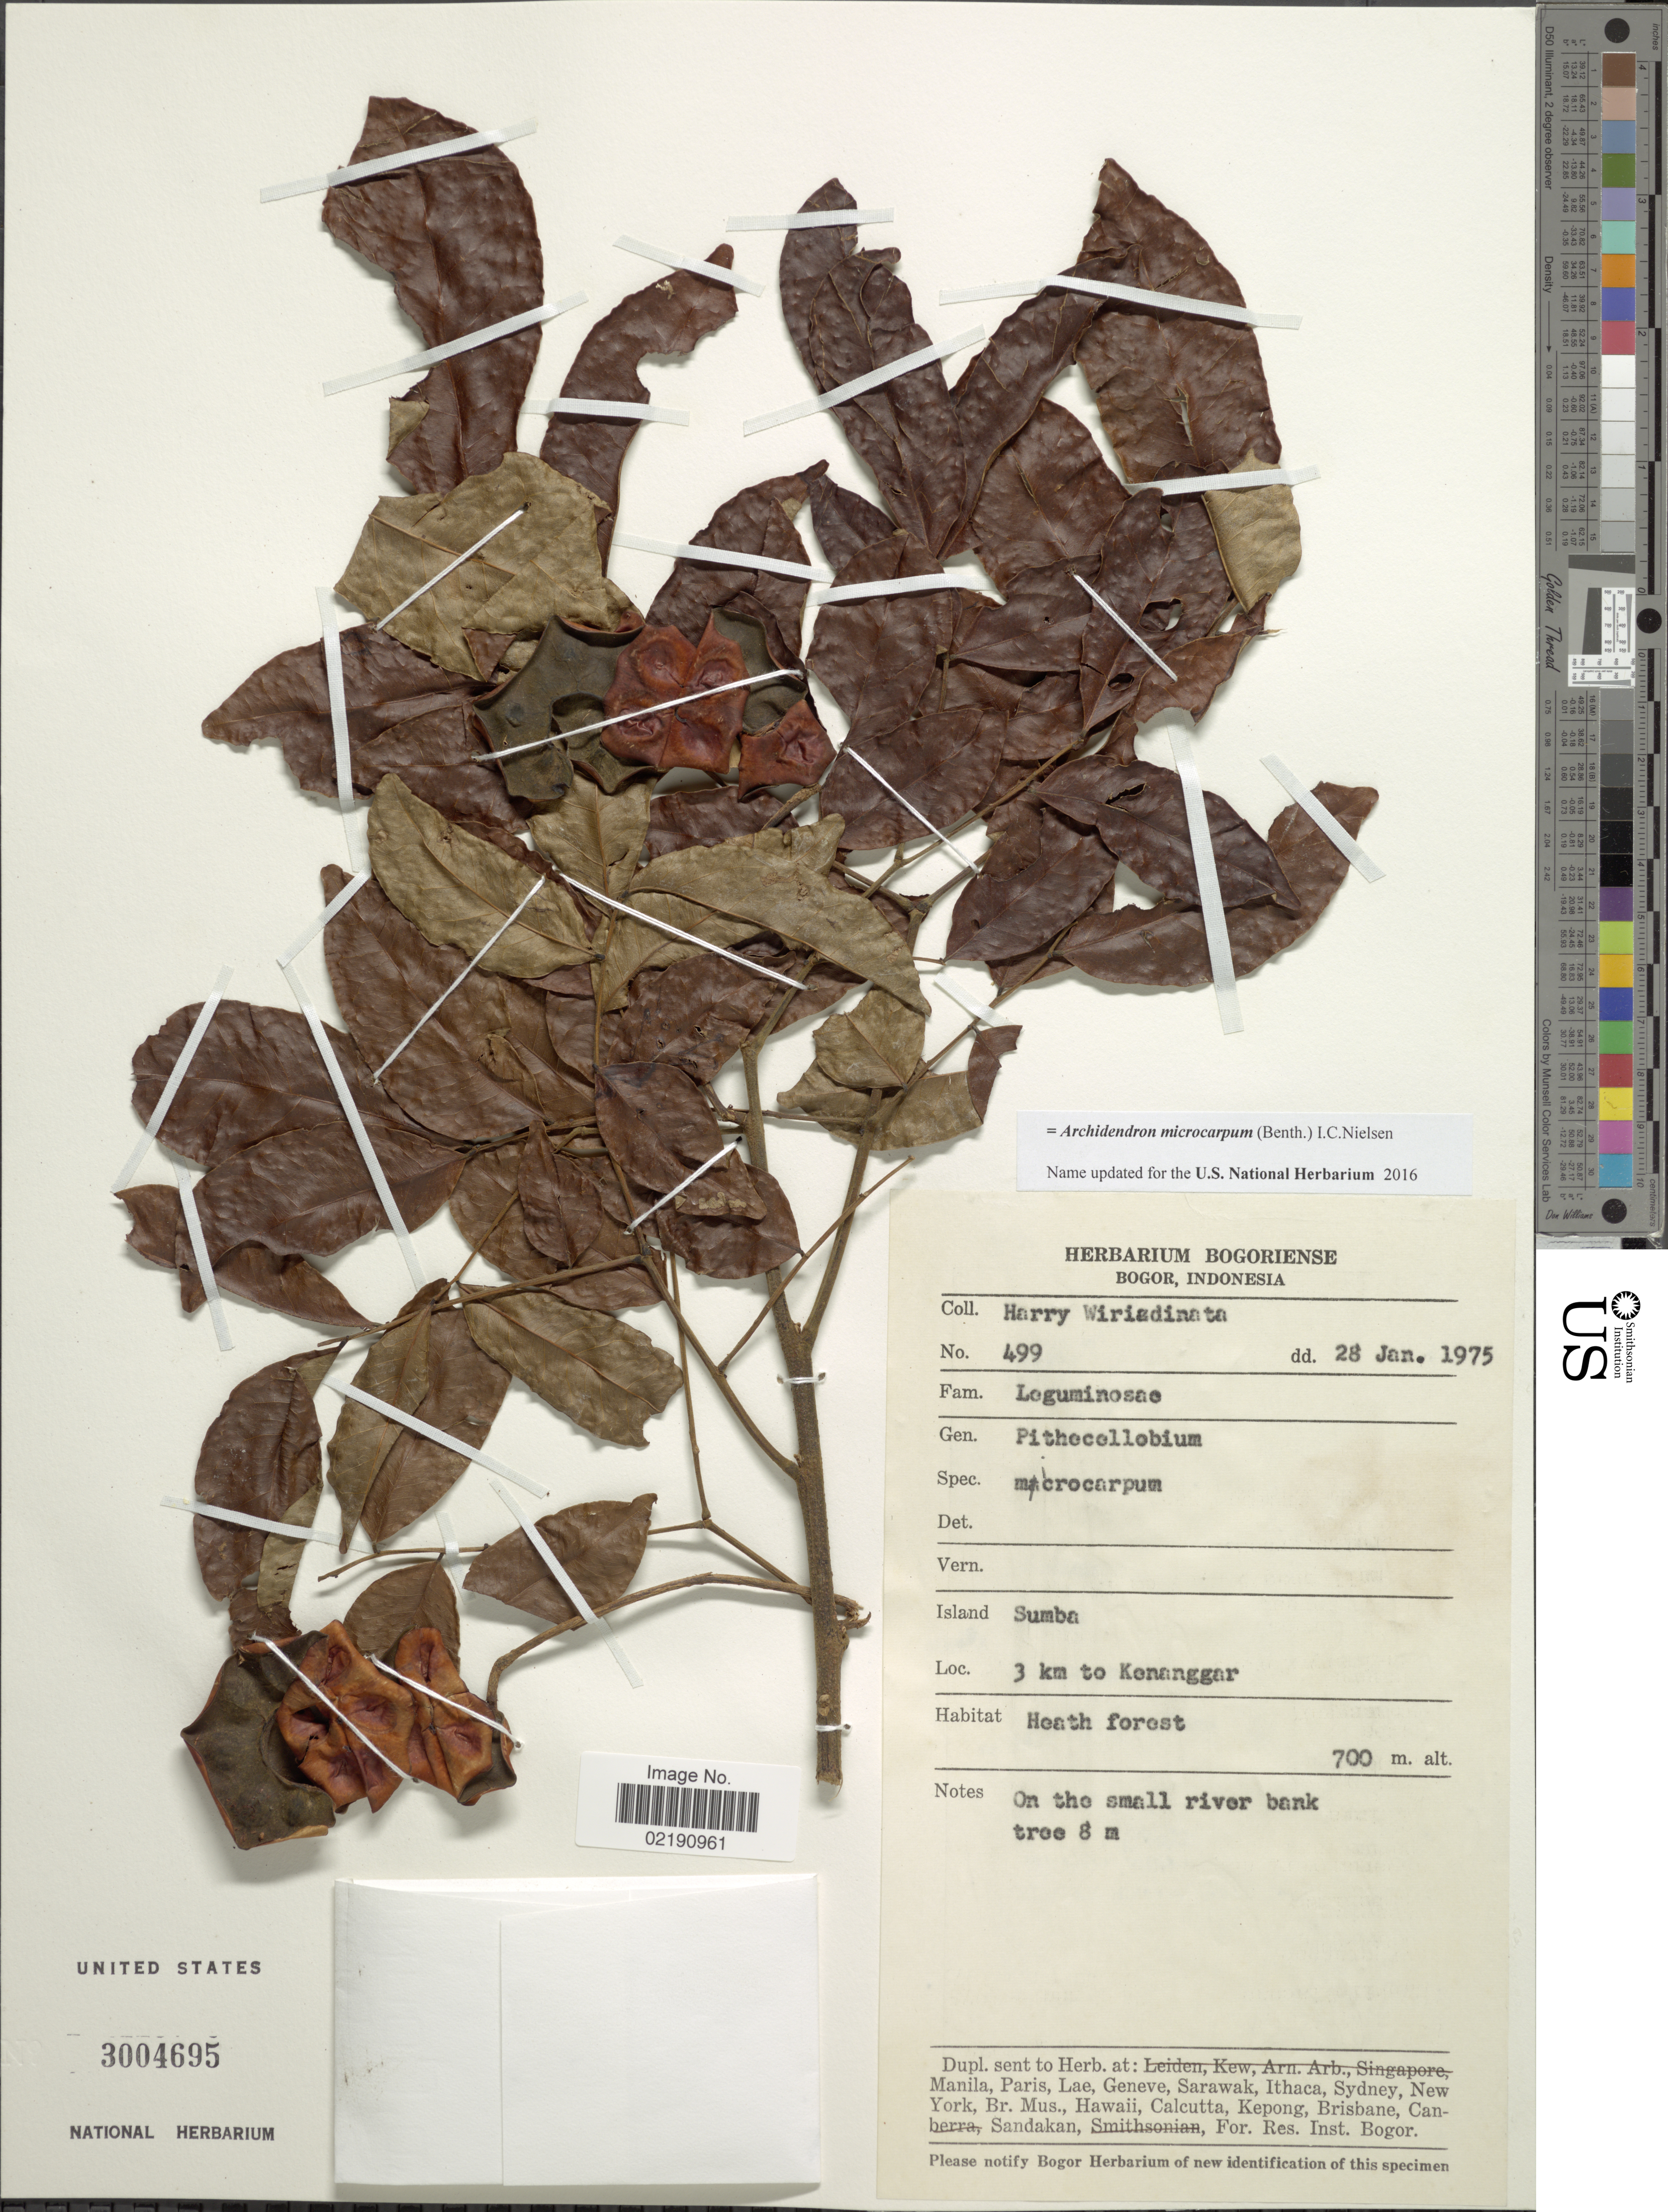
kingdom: Plantae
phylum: Tracheophyta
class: Magnoliopsida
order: Fabales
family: Fabaceae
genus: Archidendron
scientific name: Archidendron microcarpum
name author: (Benth.) I.C. Nielsen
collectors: H. Wiriadanata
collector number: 499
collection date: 1975-01-28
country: Indonesia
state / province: Nusa Tenggara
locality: Island Sumba, 3 km to Kenanggar, heath forest, on small river bank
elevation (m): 700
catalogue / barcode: US 3004695